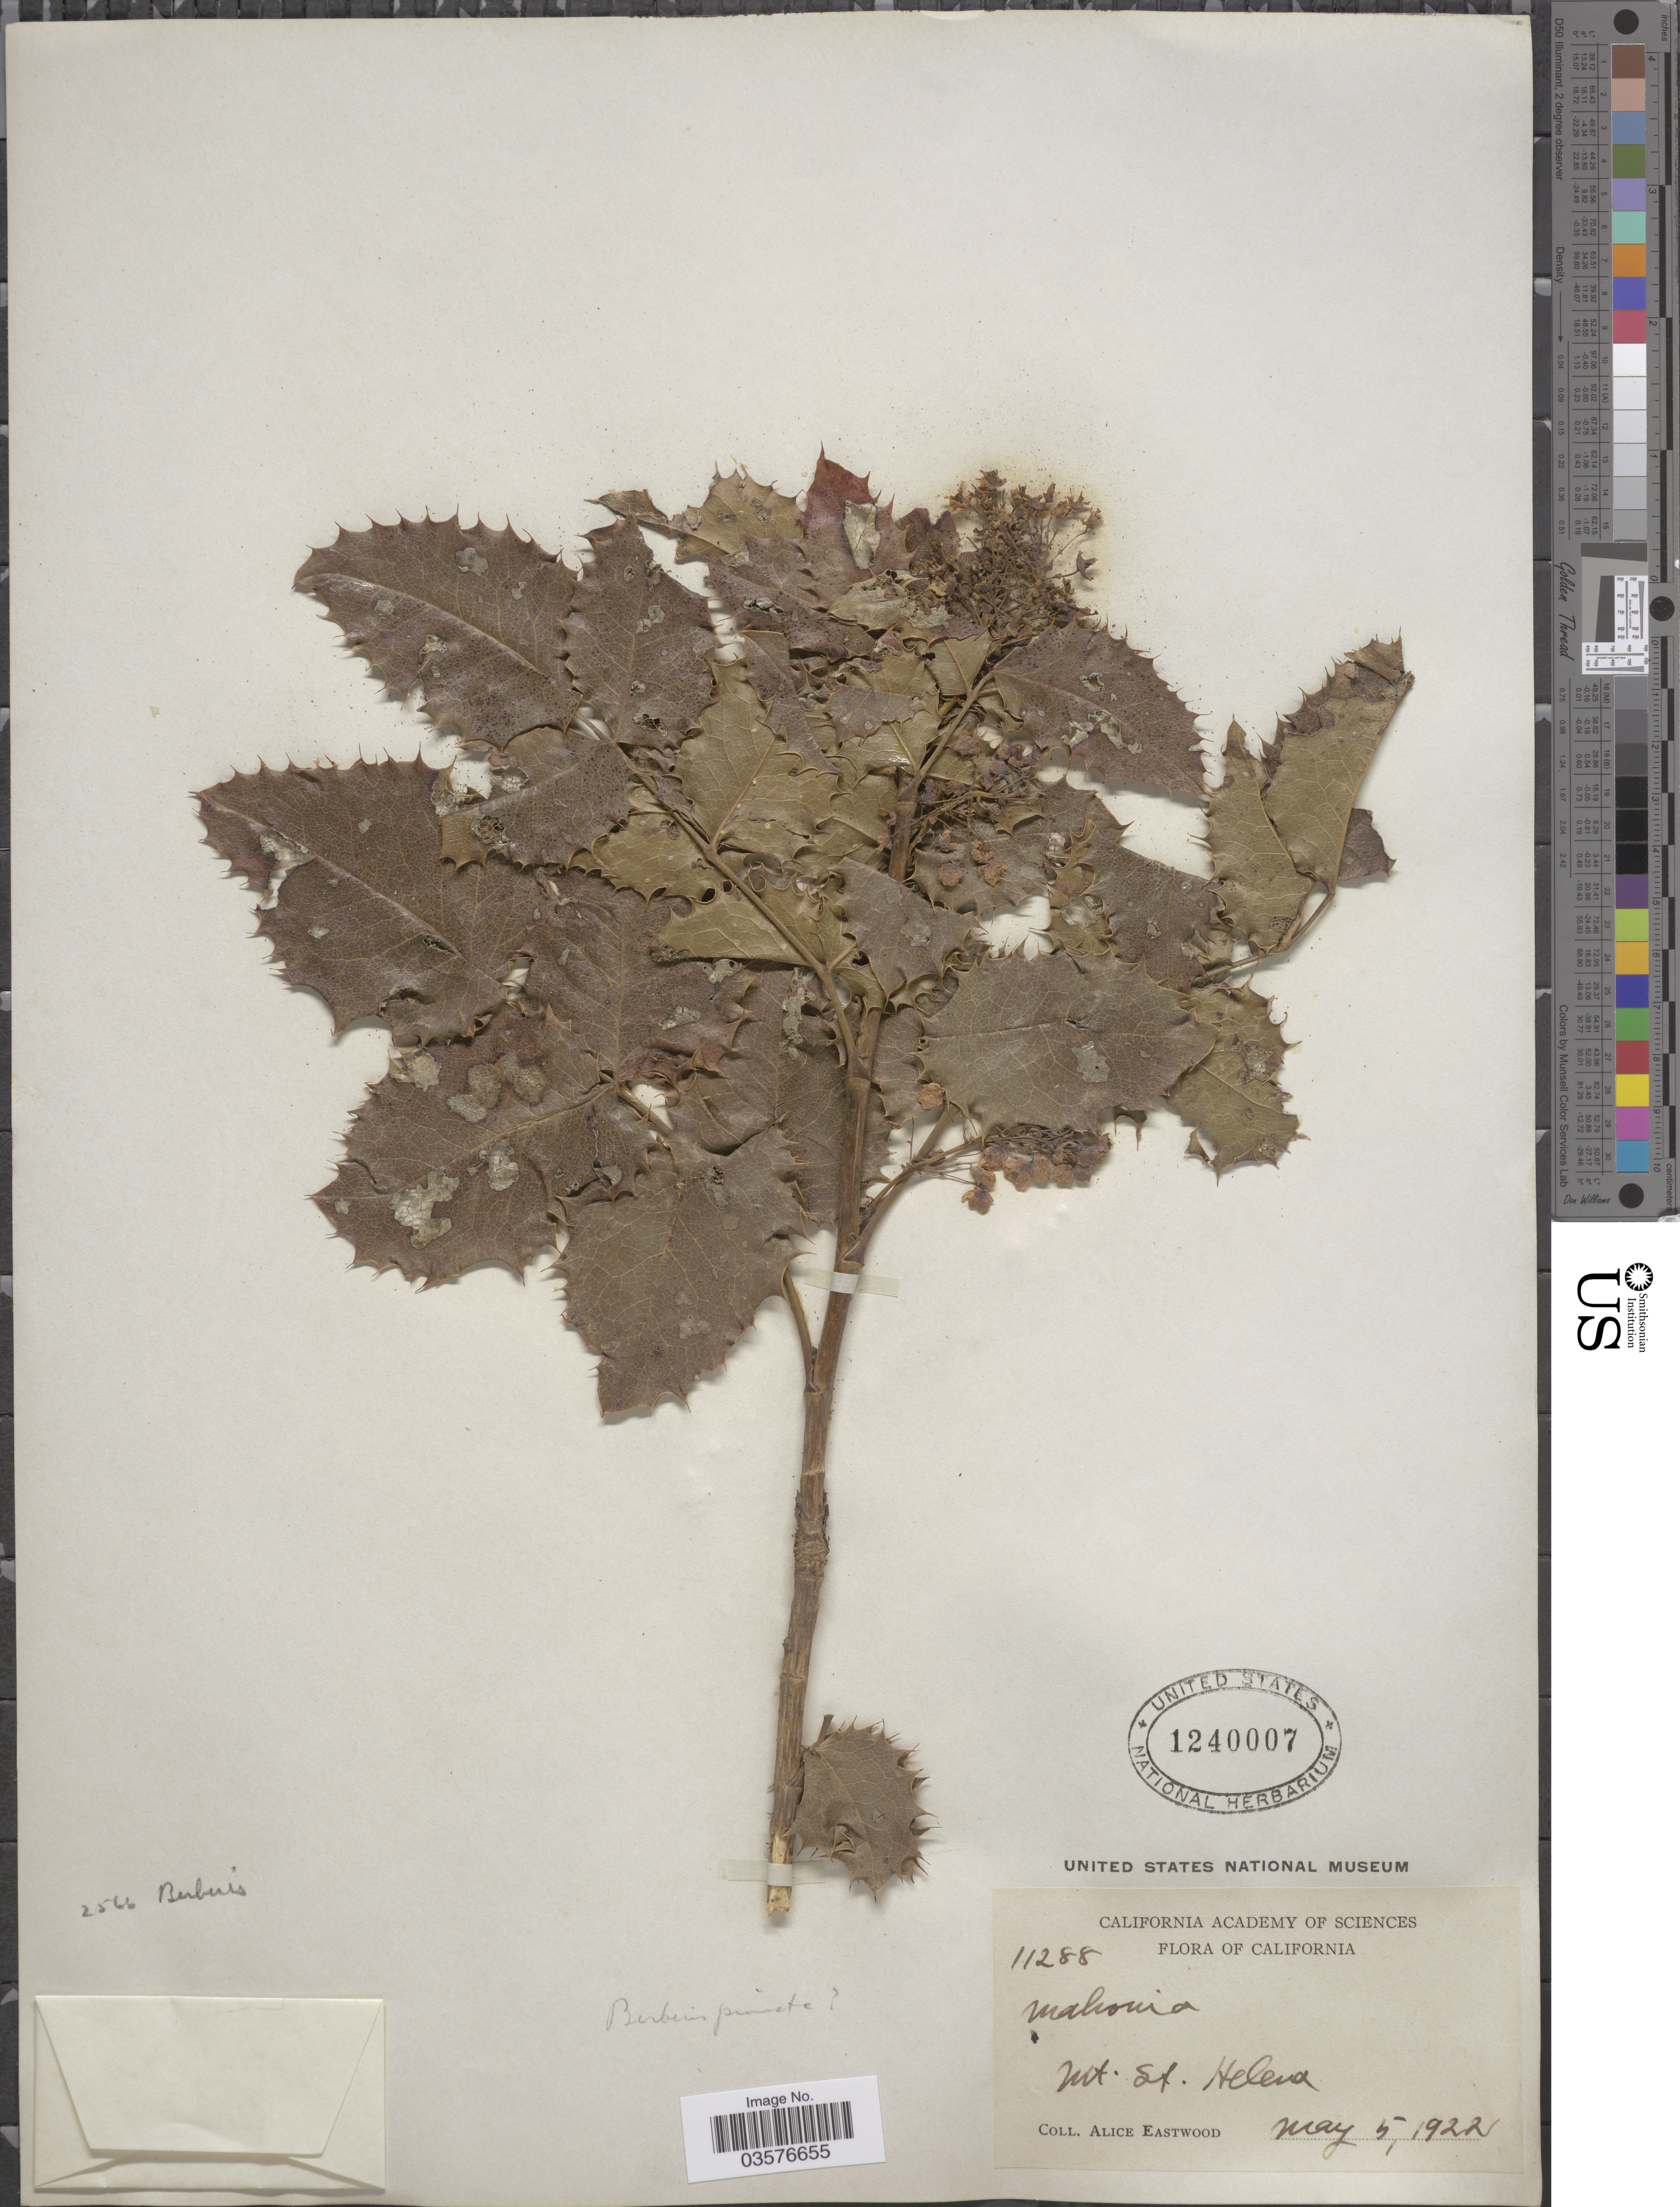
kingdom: Plantae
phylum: Tracheophyta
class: Magnoliopsida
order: Ranunculales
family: Berberidaceae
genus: Mahonia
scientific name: Mahonia pinnata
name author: (Lag.) Fedde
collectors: A. Eastwood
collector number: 11288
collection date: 1922-05-05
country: United States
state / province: California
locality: Mt. St. Helena.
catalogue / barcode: US 1240007